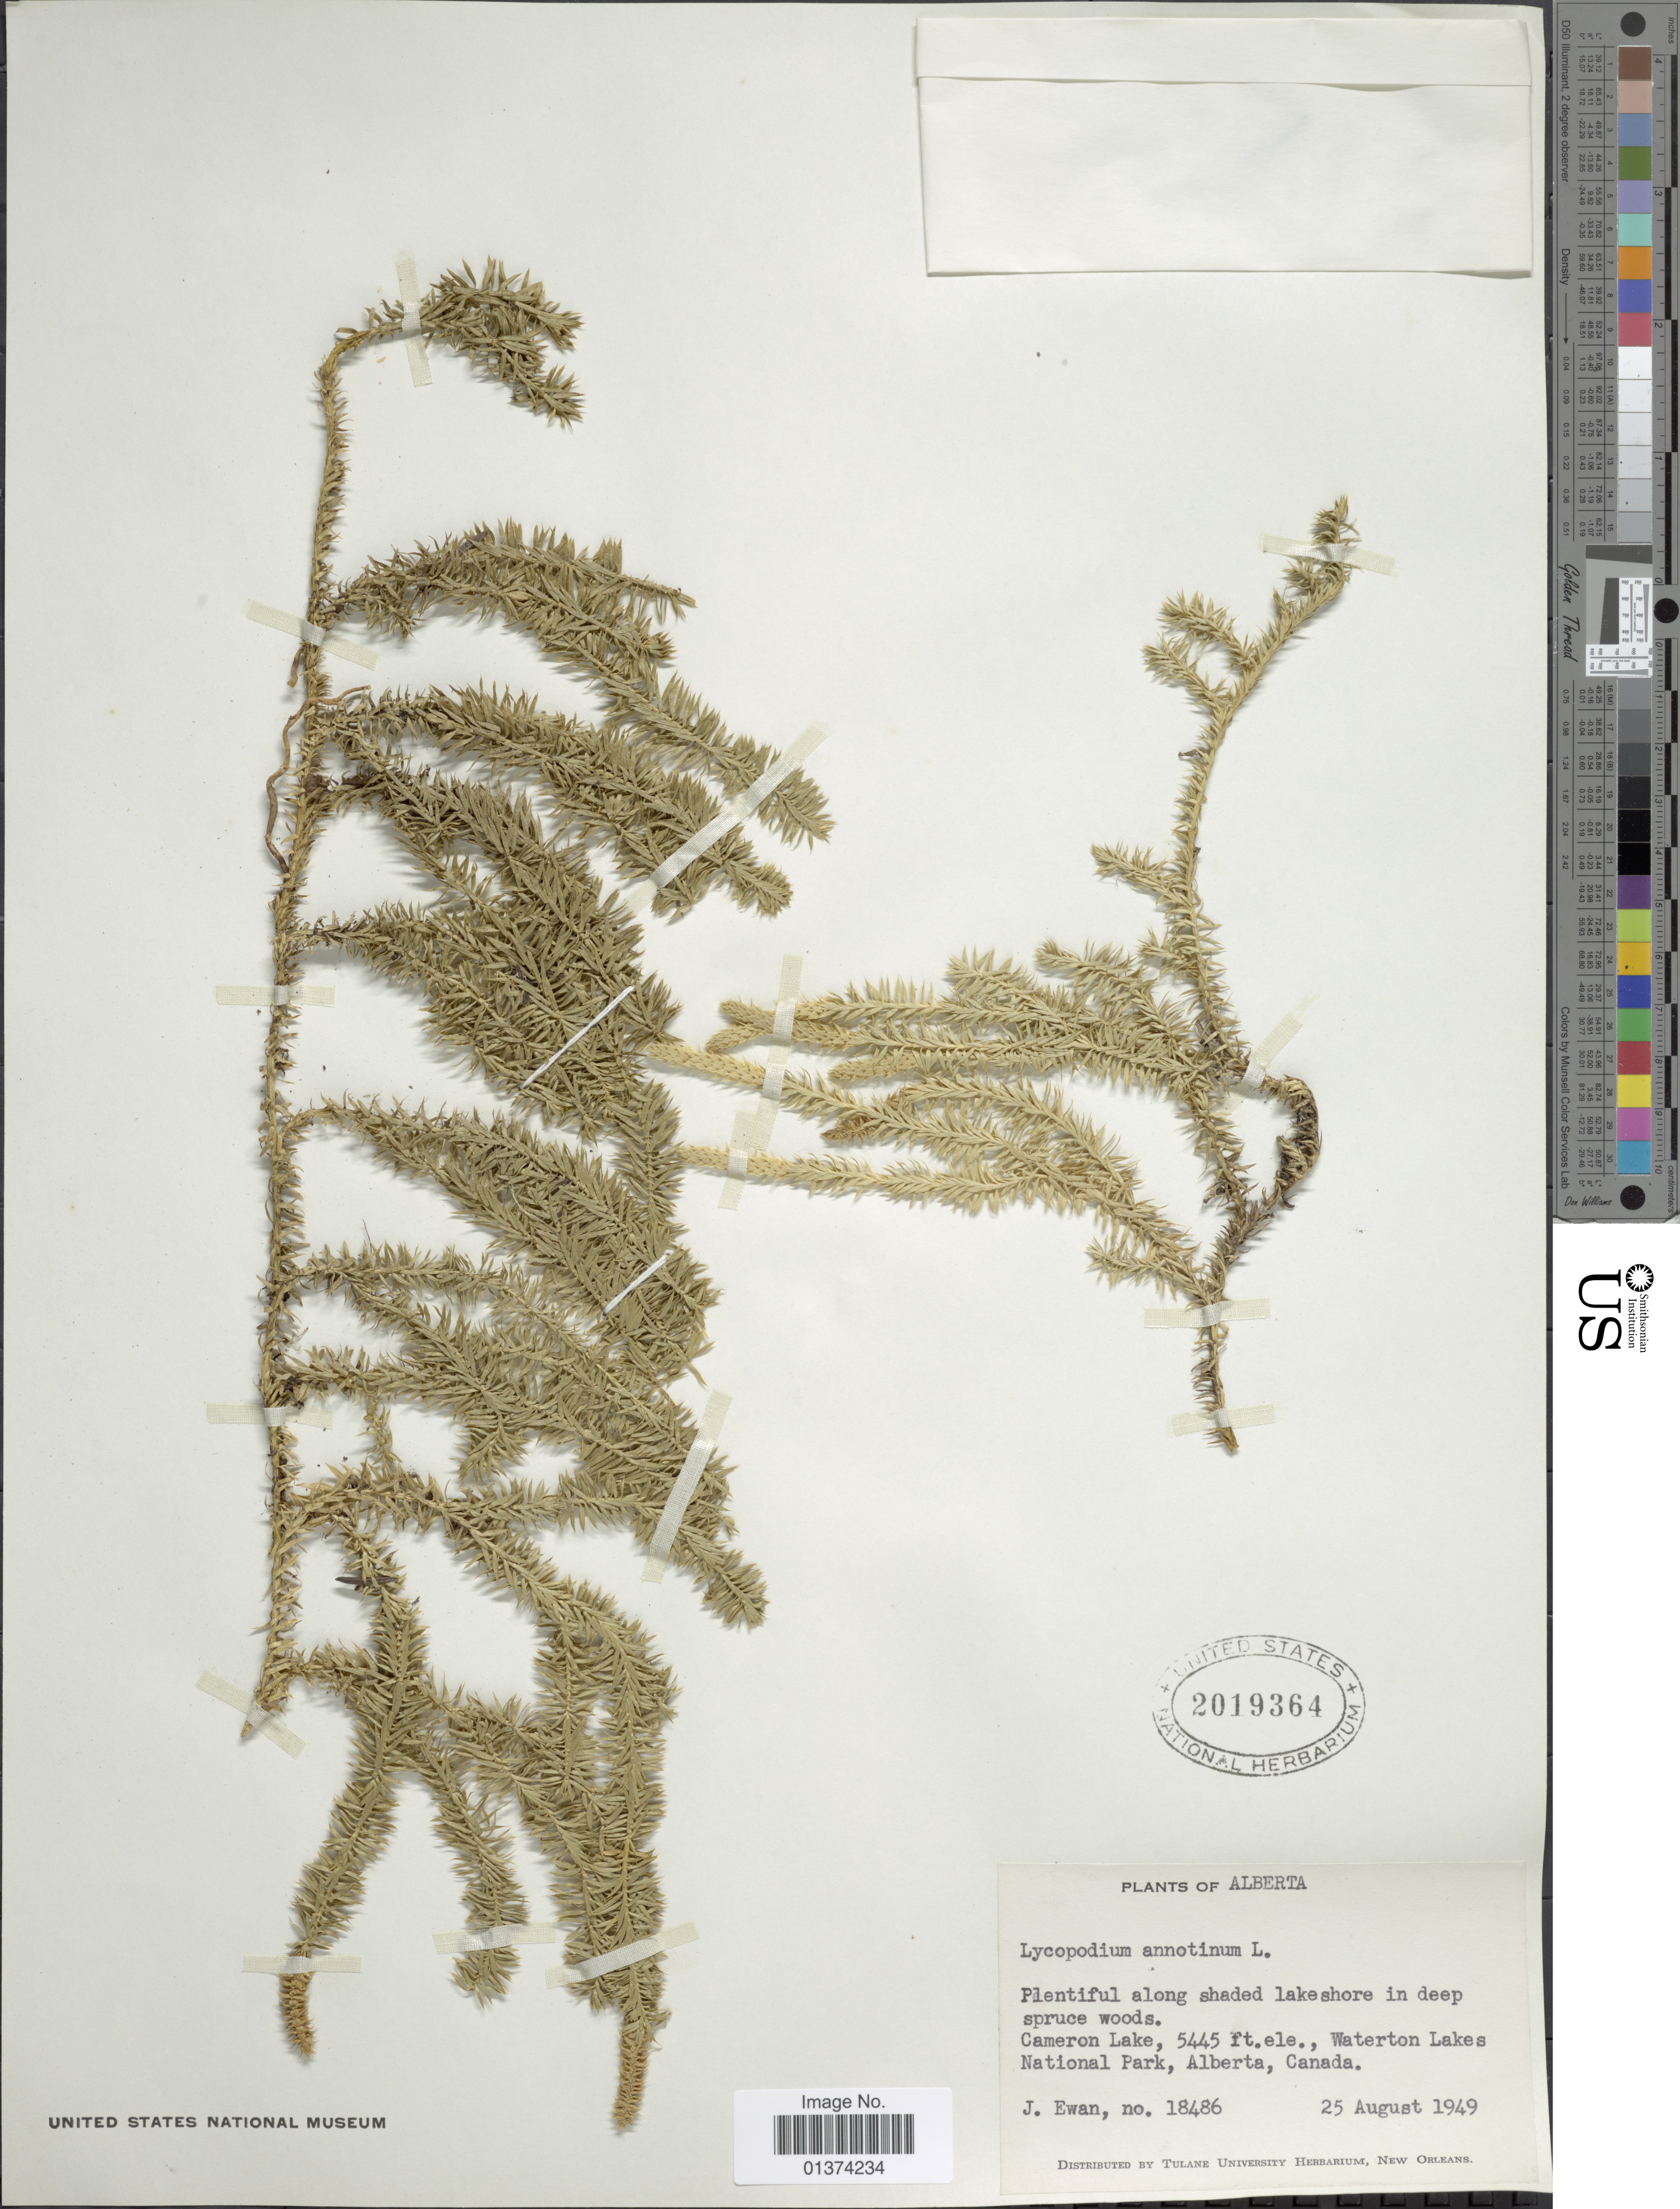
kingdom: Plantae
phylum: Tracheophyta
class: Lycopodiopsida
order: Lycopodiales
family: Lycopodiaceae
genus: Spinulum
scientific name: Spinulum annotinum subsp. annotinum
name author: (L.) A. Haines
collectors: J. A. Ewan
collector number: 18486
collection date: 1949-08-25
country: Canada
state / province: Alberta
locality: Cameron Lake, Waterton Lakes Natiomal Park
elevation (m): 1660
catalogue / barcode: US 2019364